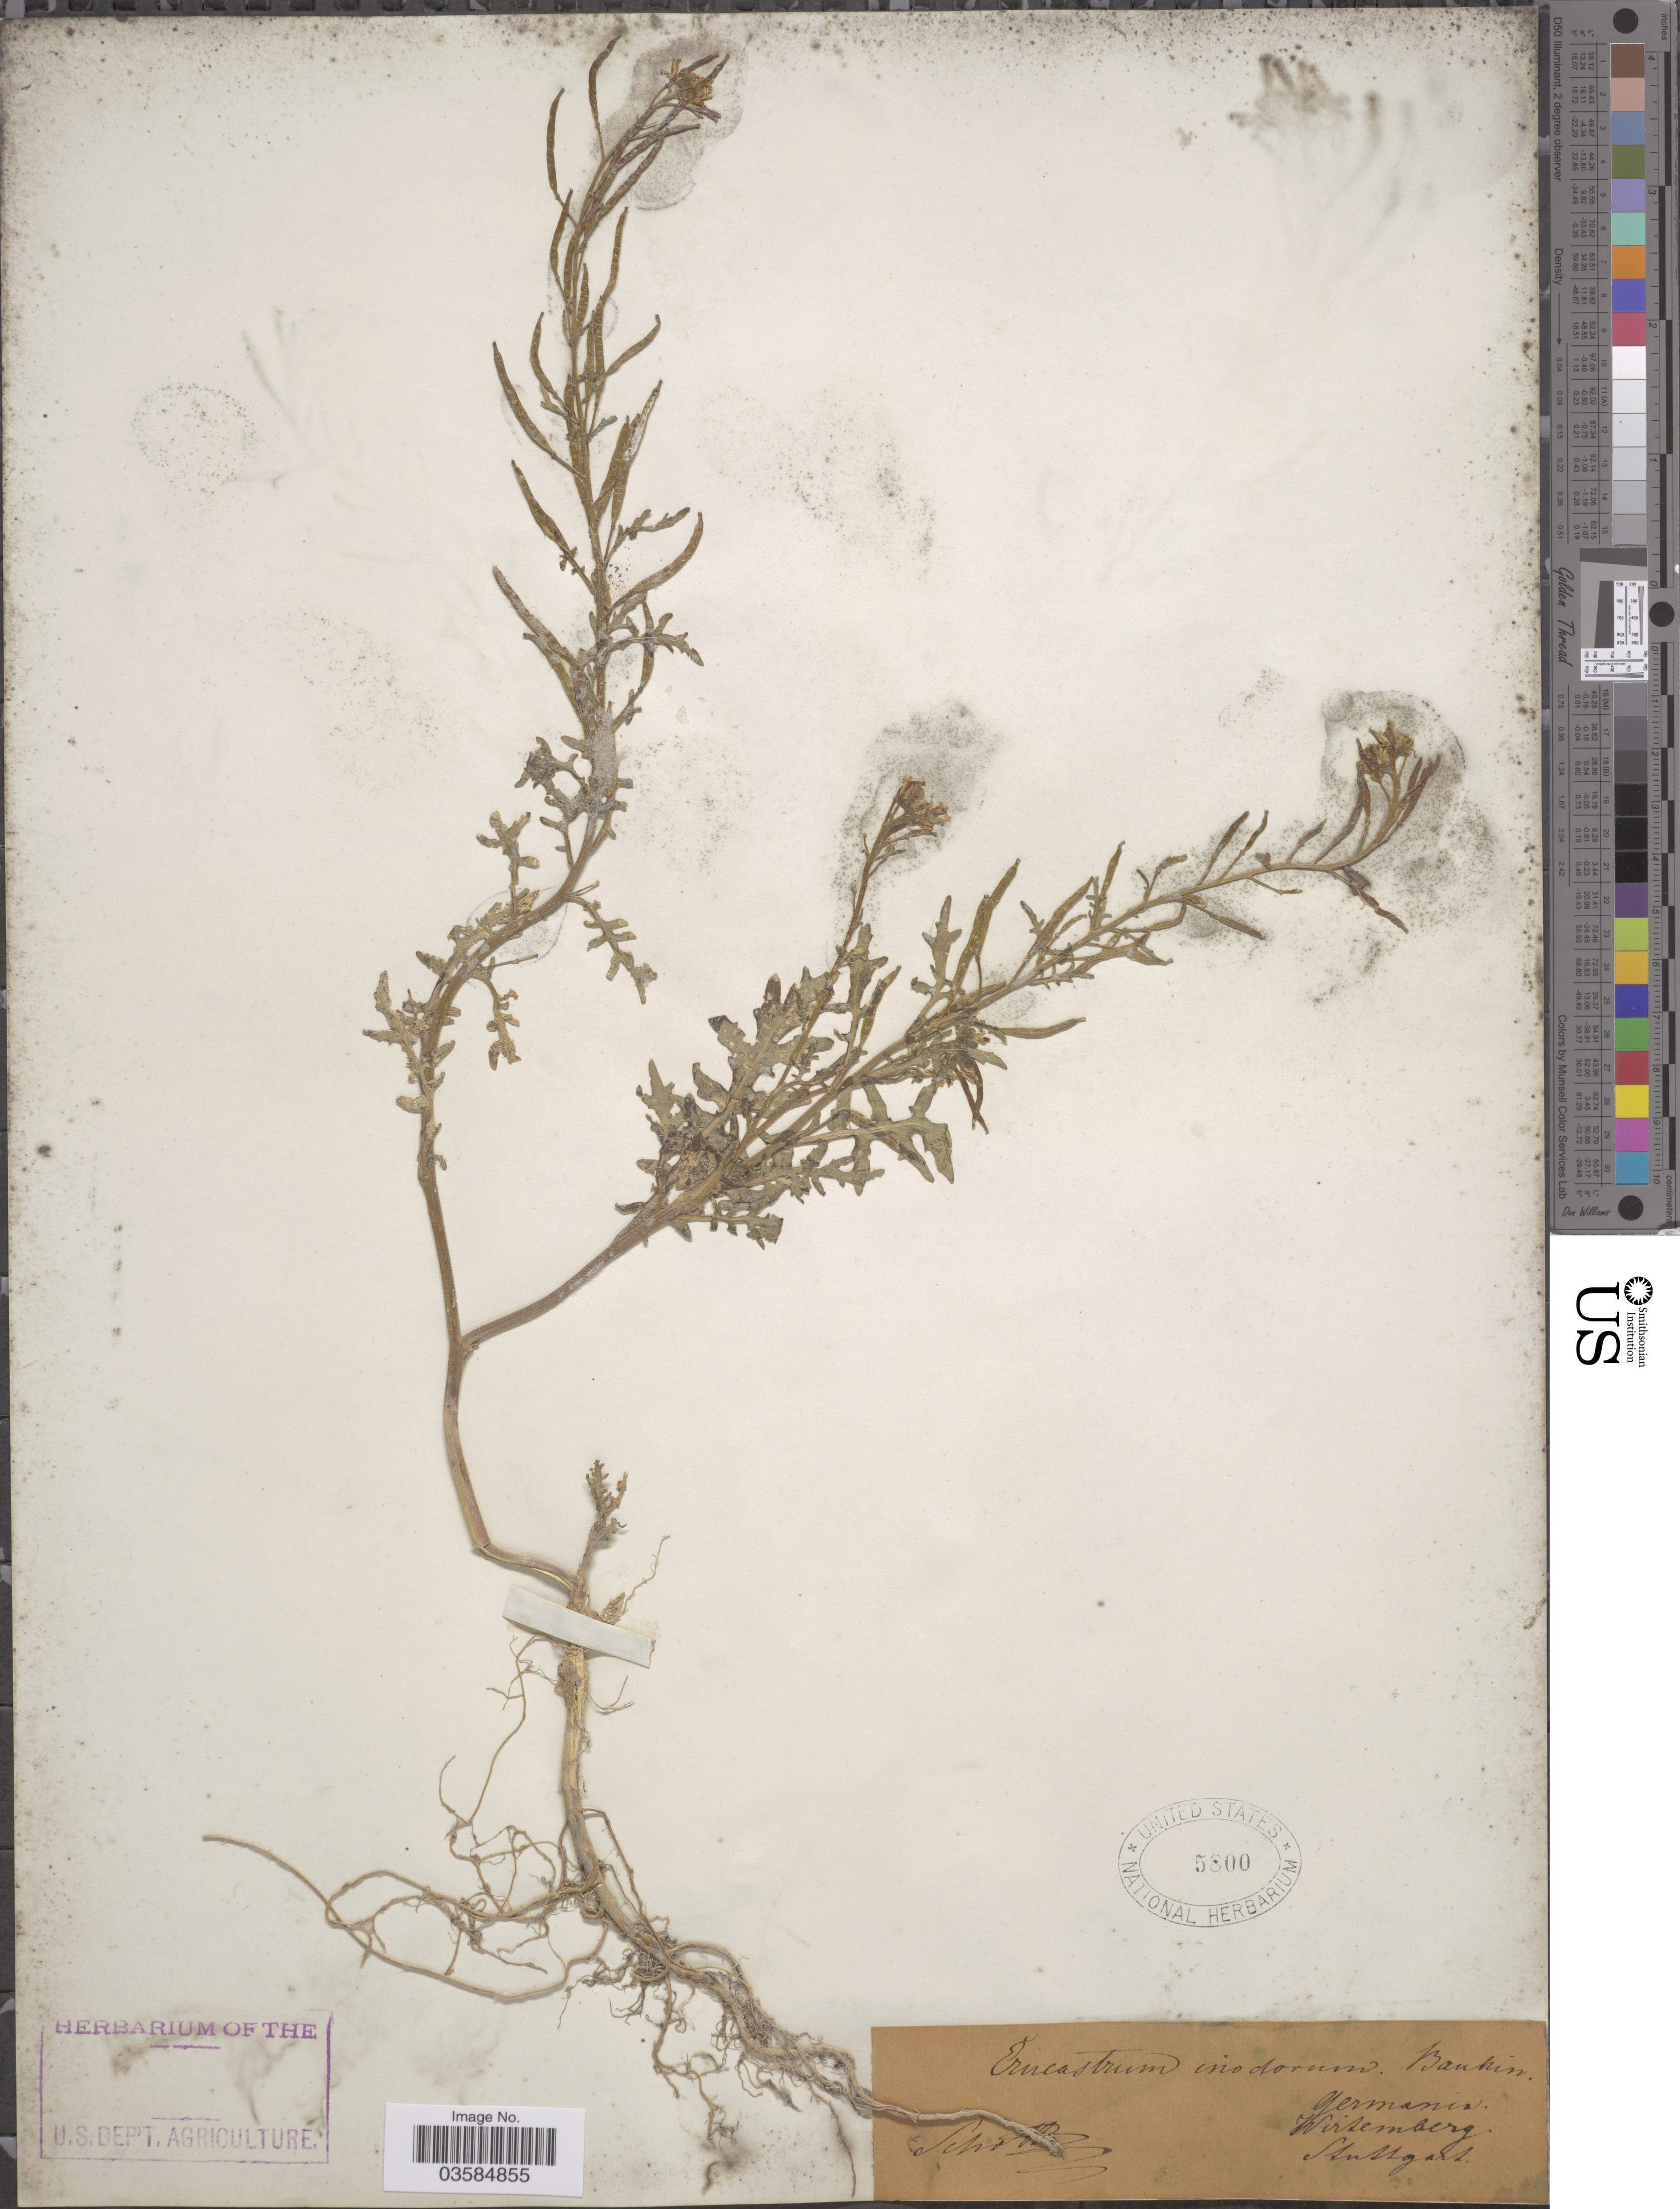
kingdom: Plantae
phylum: Tracheophyta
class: Magnoliopsida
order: Brassicales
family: Brassicaceae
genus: Erucastrum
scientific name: Erucastrum inodorum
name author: Rchb.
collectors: -. Schottz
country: Germany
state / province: Baden-Württemberg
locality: Wirtemberg. Stuttgart.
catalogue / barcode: US 5800